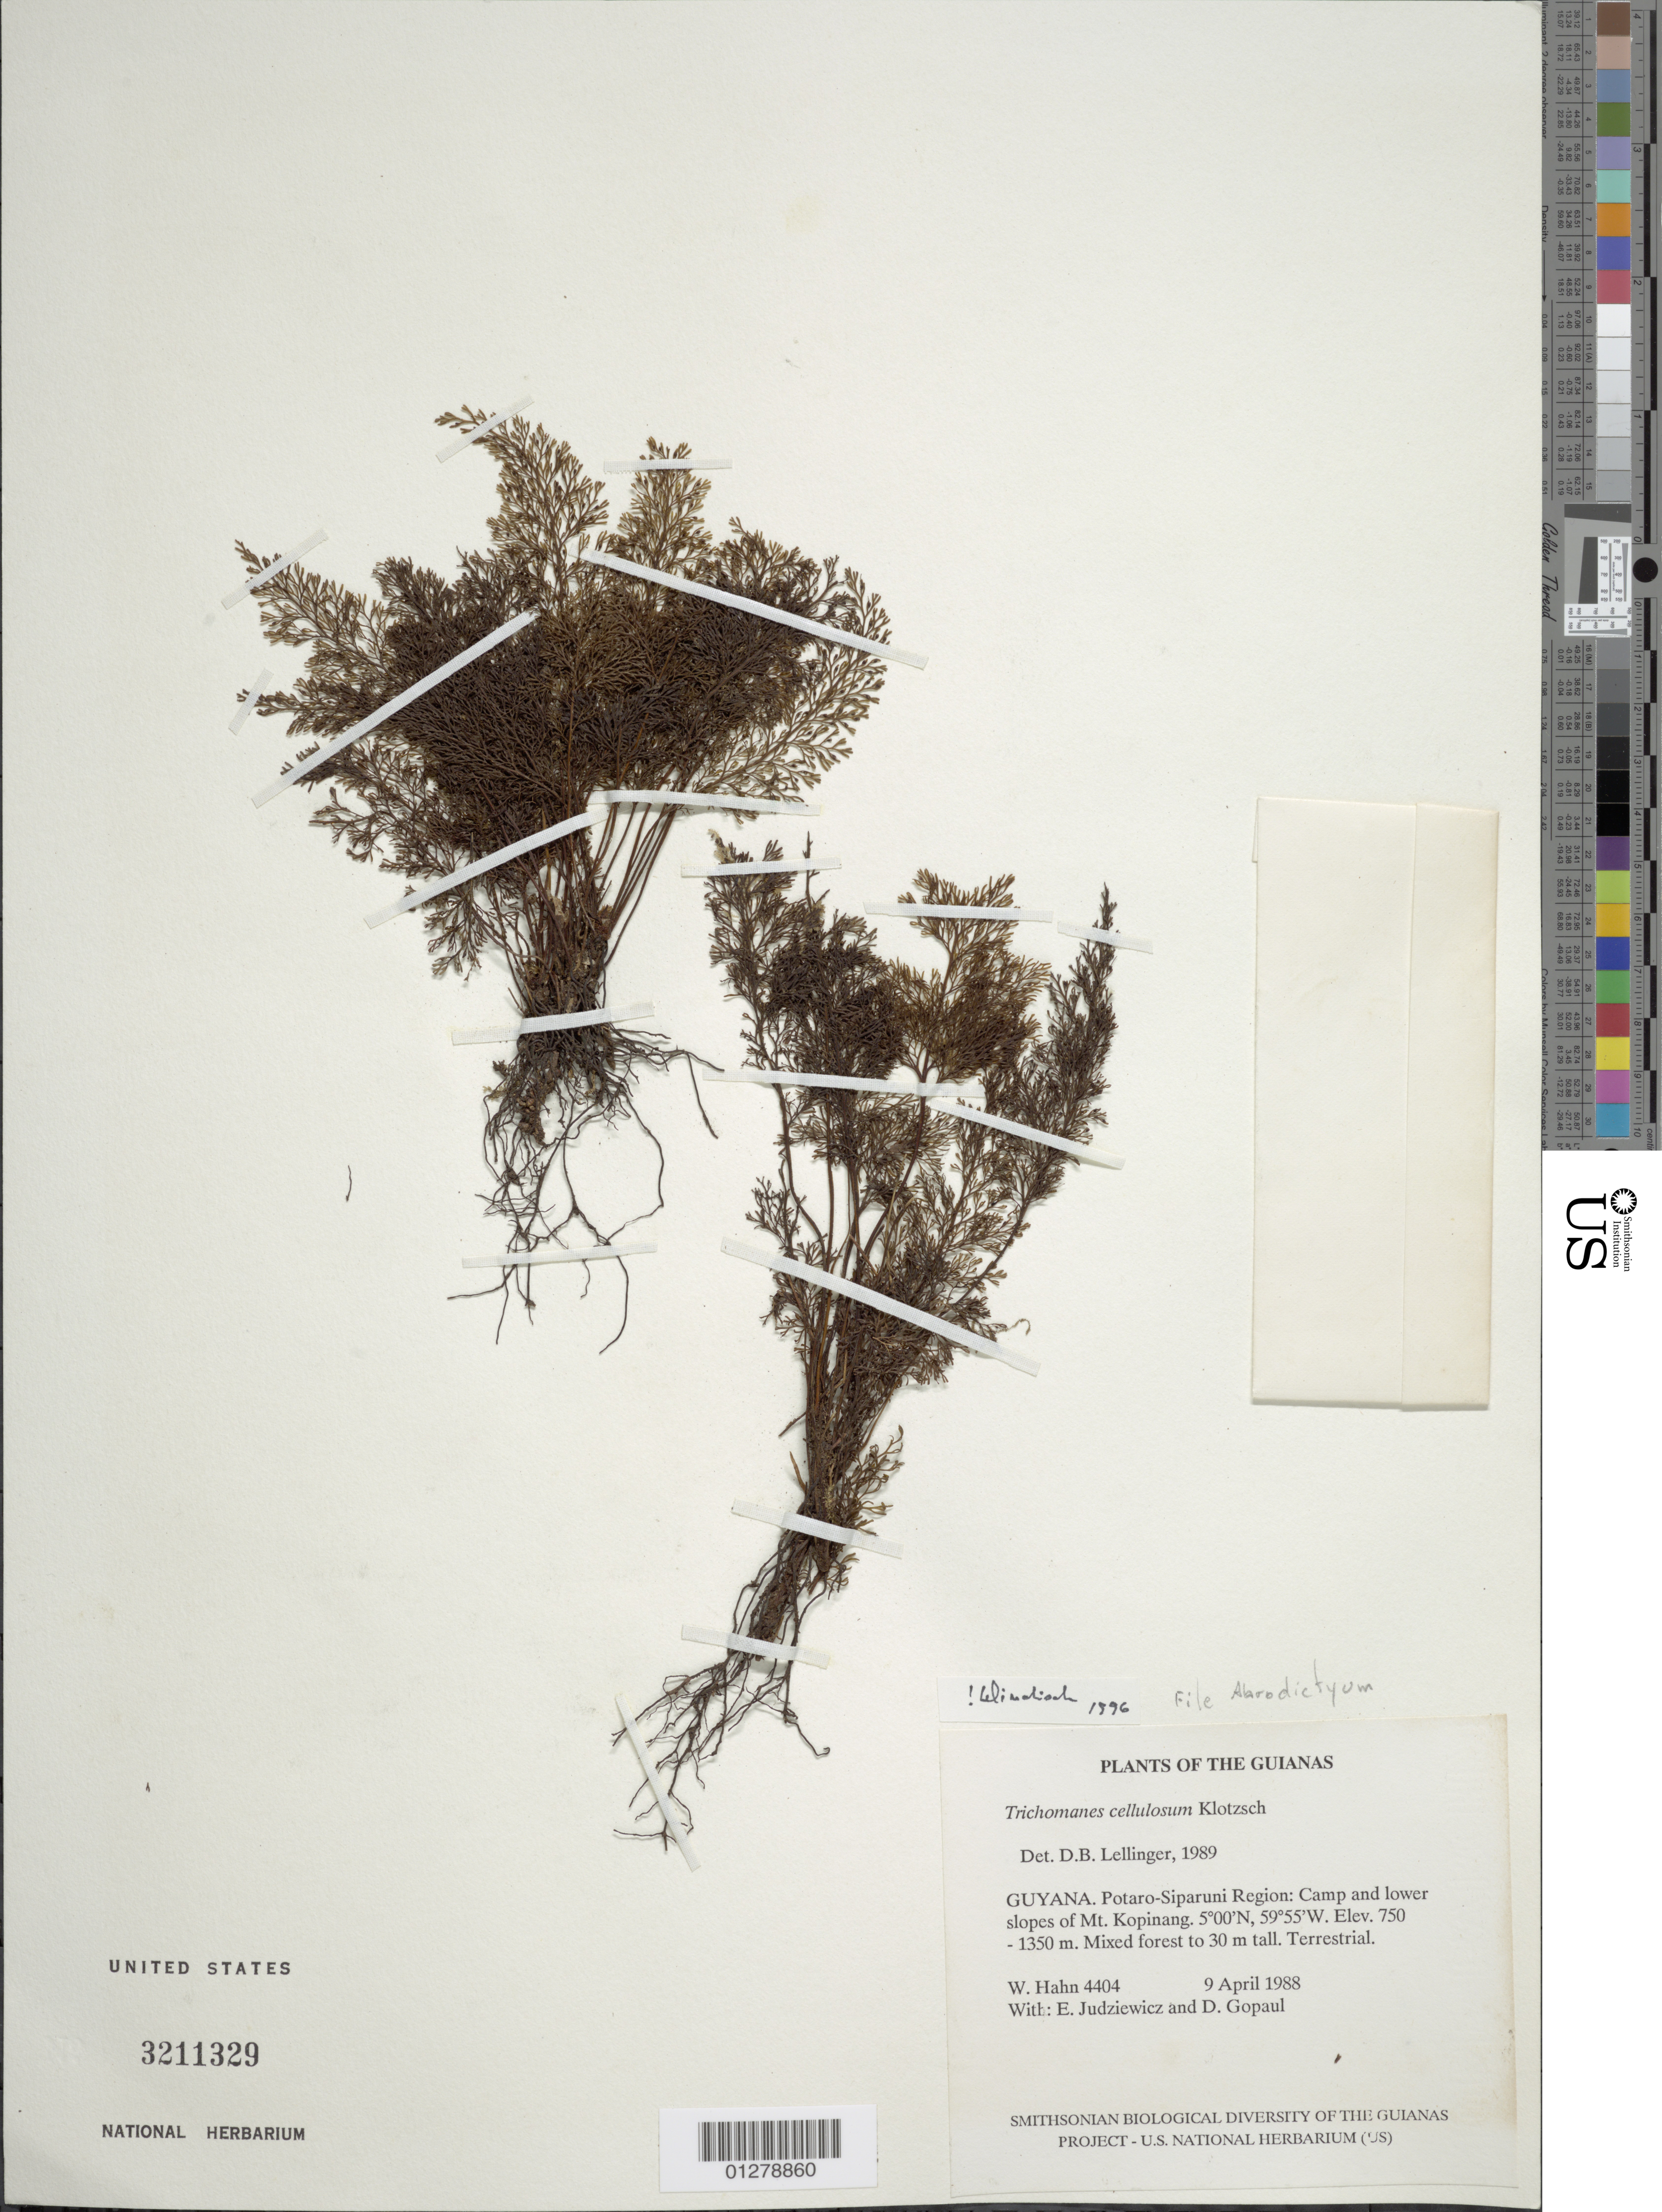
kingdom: Plantae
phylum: Tracheophyta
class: Polypodiopsida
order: Hymenophyllales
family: Hymenophyllaceae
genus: Abrodictyum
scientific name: Abrodictyum cellulosum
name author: (Klotzsch) Ebihara & Dubuisson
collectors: W. Hahn, E. J. Judziewicz & D. Gopaul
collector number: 4404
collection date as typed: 9 April 1988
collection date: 1988-04-09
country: Guyana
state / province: Potaro-Siparuni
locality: Camp and lower slopes of Mt. Kopinang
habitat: Mixed forest to 30 m tall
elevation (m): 750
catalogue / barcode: US 3211329